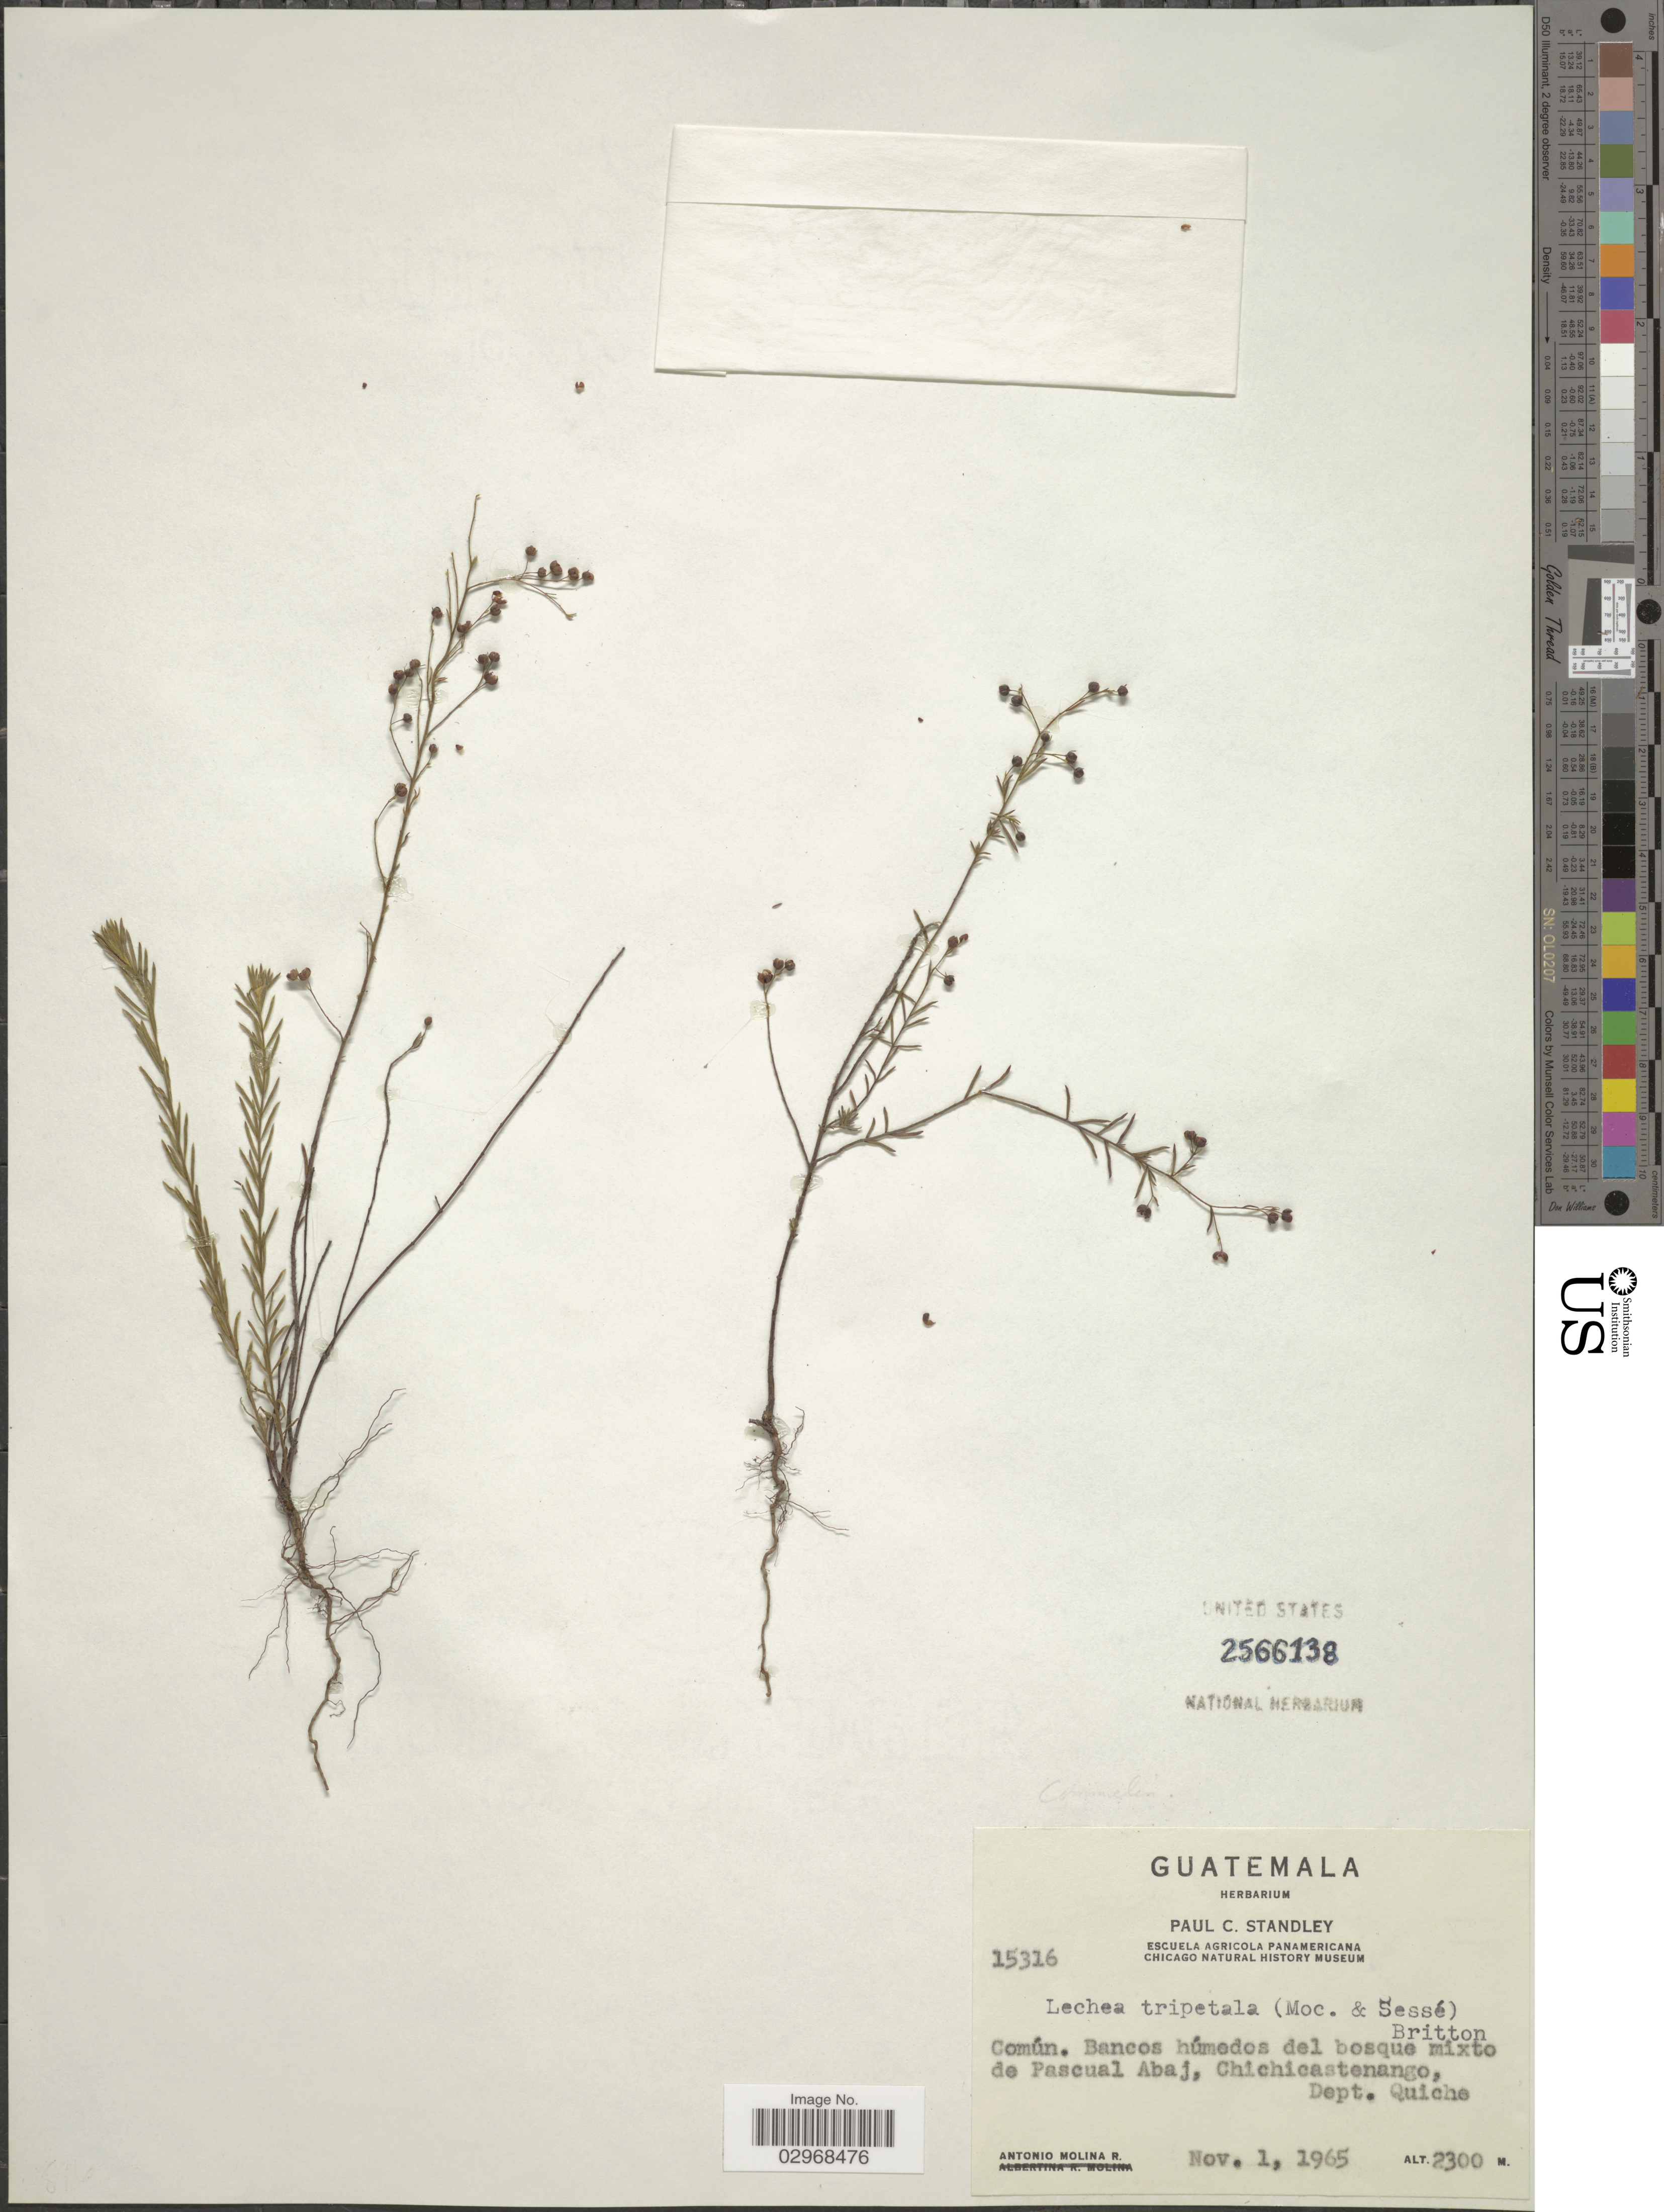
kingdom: Plantae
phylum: Tracheophyta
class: Magnoliopsida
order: Malvales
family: Cistaceae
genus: Lechea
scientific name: Lechea tripetala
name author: (Moc. & Sessé ex Dunal) Britton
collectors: A. Molina R.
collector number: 15316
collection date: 1965-11-01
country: Guatemala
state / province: El Quiché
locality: Común. Bancos húmedos del bosque mixto de Pascual Abaj, Chichicastenango, Dept. Quiche.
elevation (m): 2300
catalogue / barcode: US 2566138